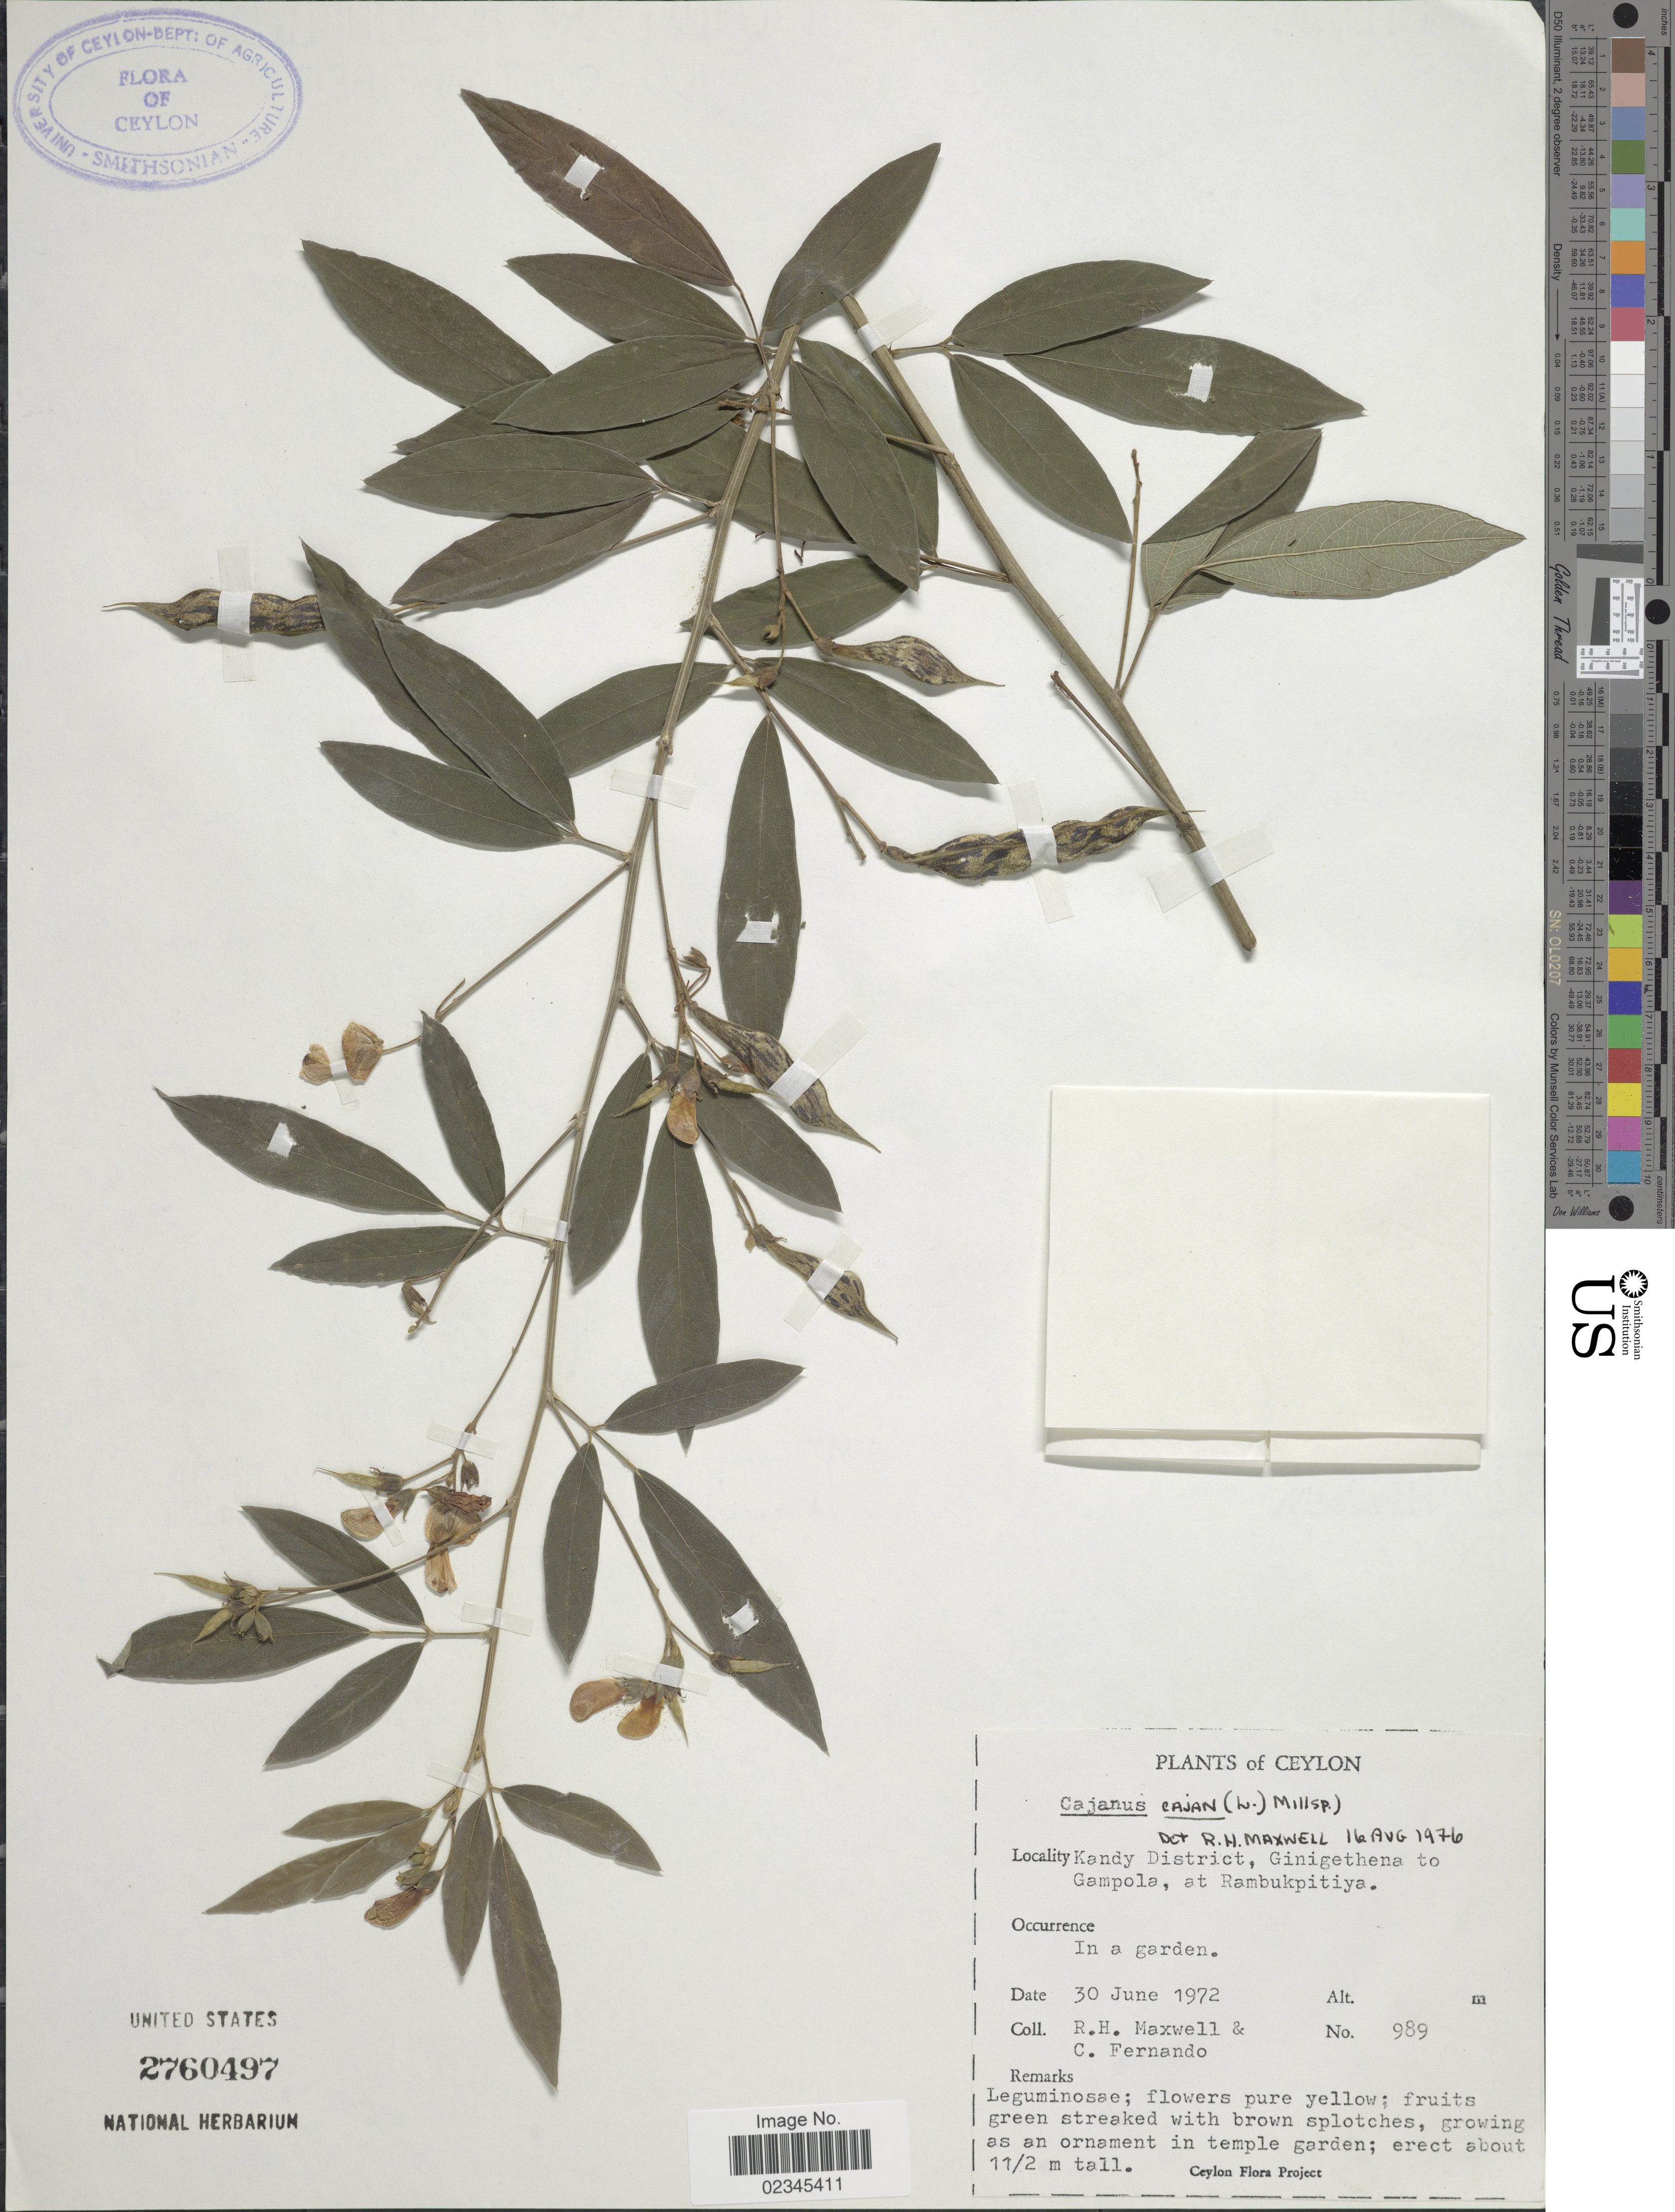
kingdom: Plantae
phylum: Tracheophyta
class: Magnoliopsida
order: Fabales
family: Fabaceae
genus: Cajanus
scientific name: Cajanus cajan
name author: (L.) Huth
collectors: R. Maxwell & C. Fernando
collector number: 989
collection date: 1972-06-30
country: Sri Lanka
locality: Ceylon. Kandy District, Ginigethena to Gampola, at Rambukpitiya. In a garden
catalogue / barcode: US 2760497